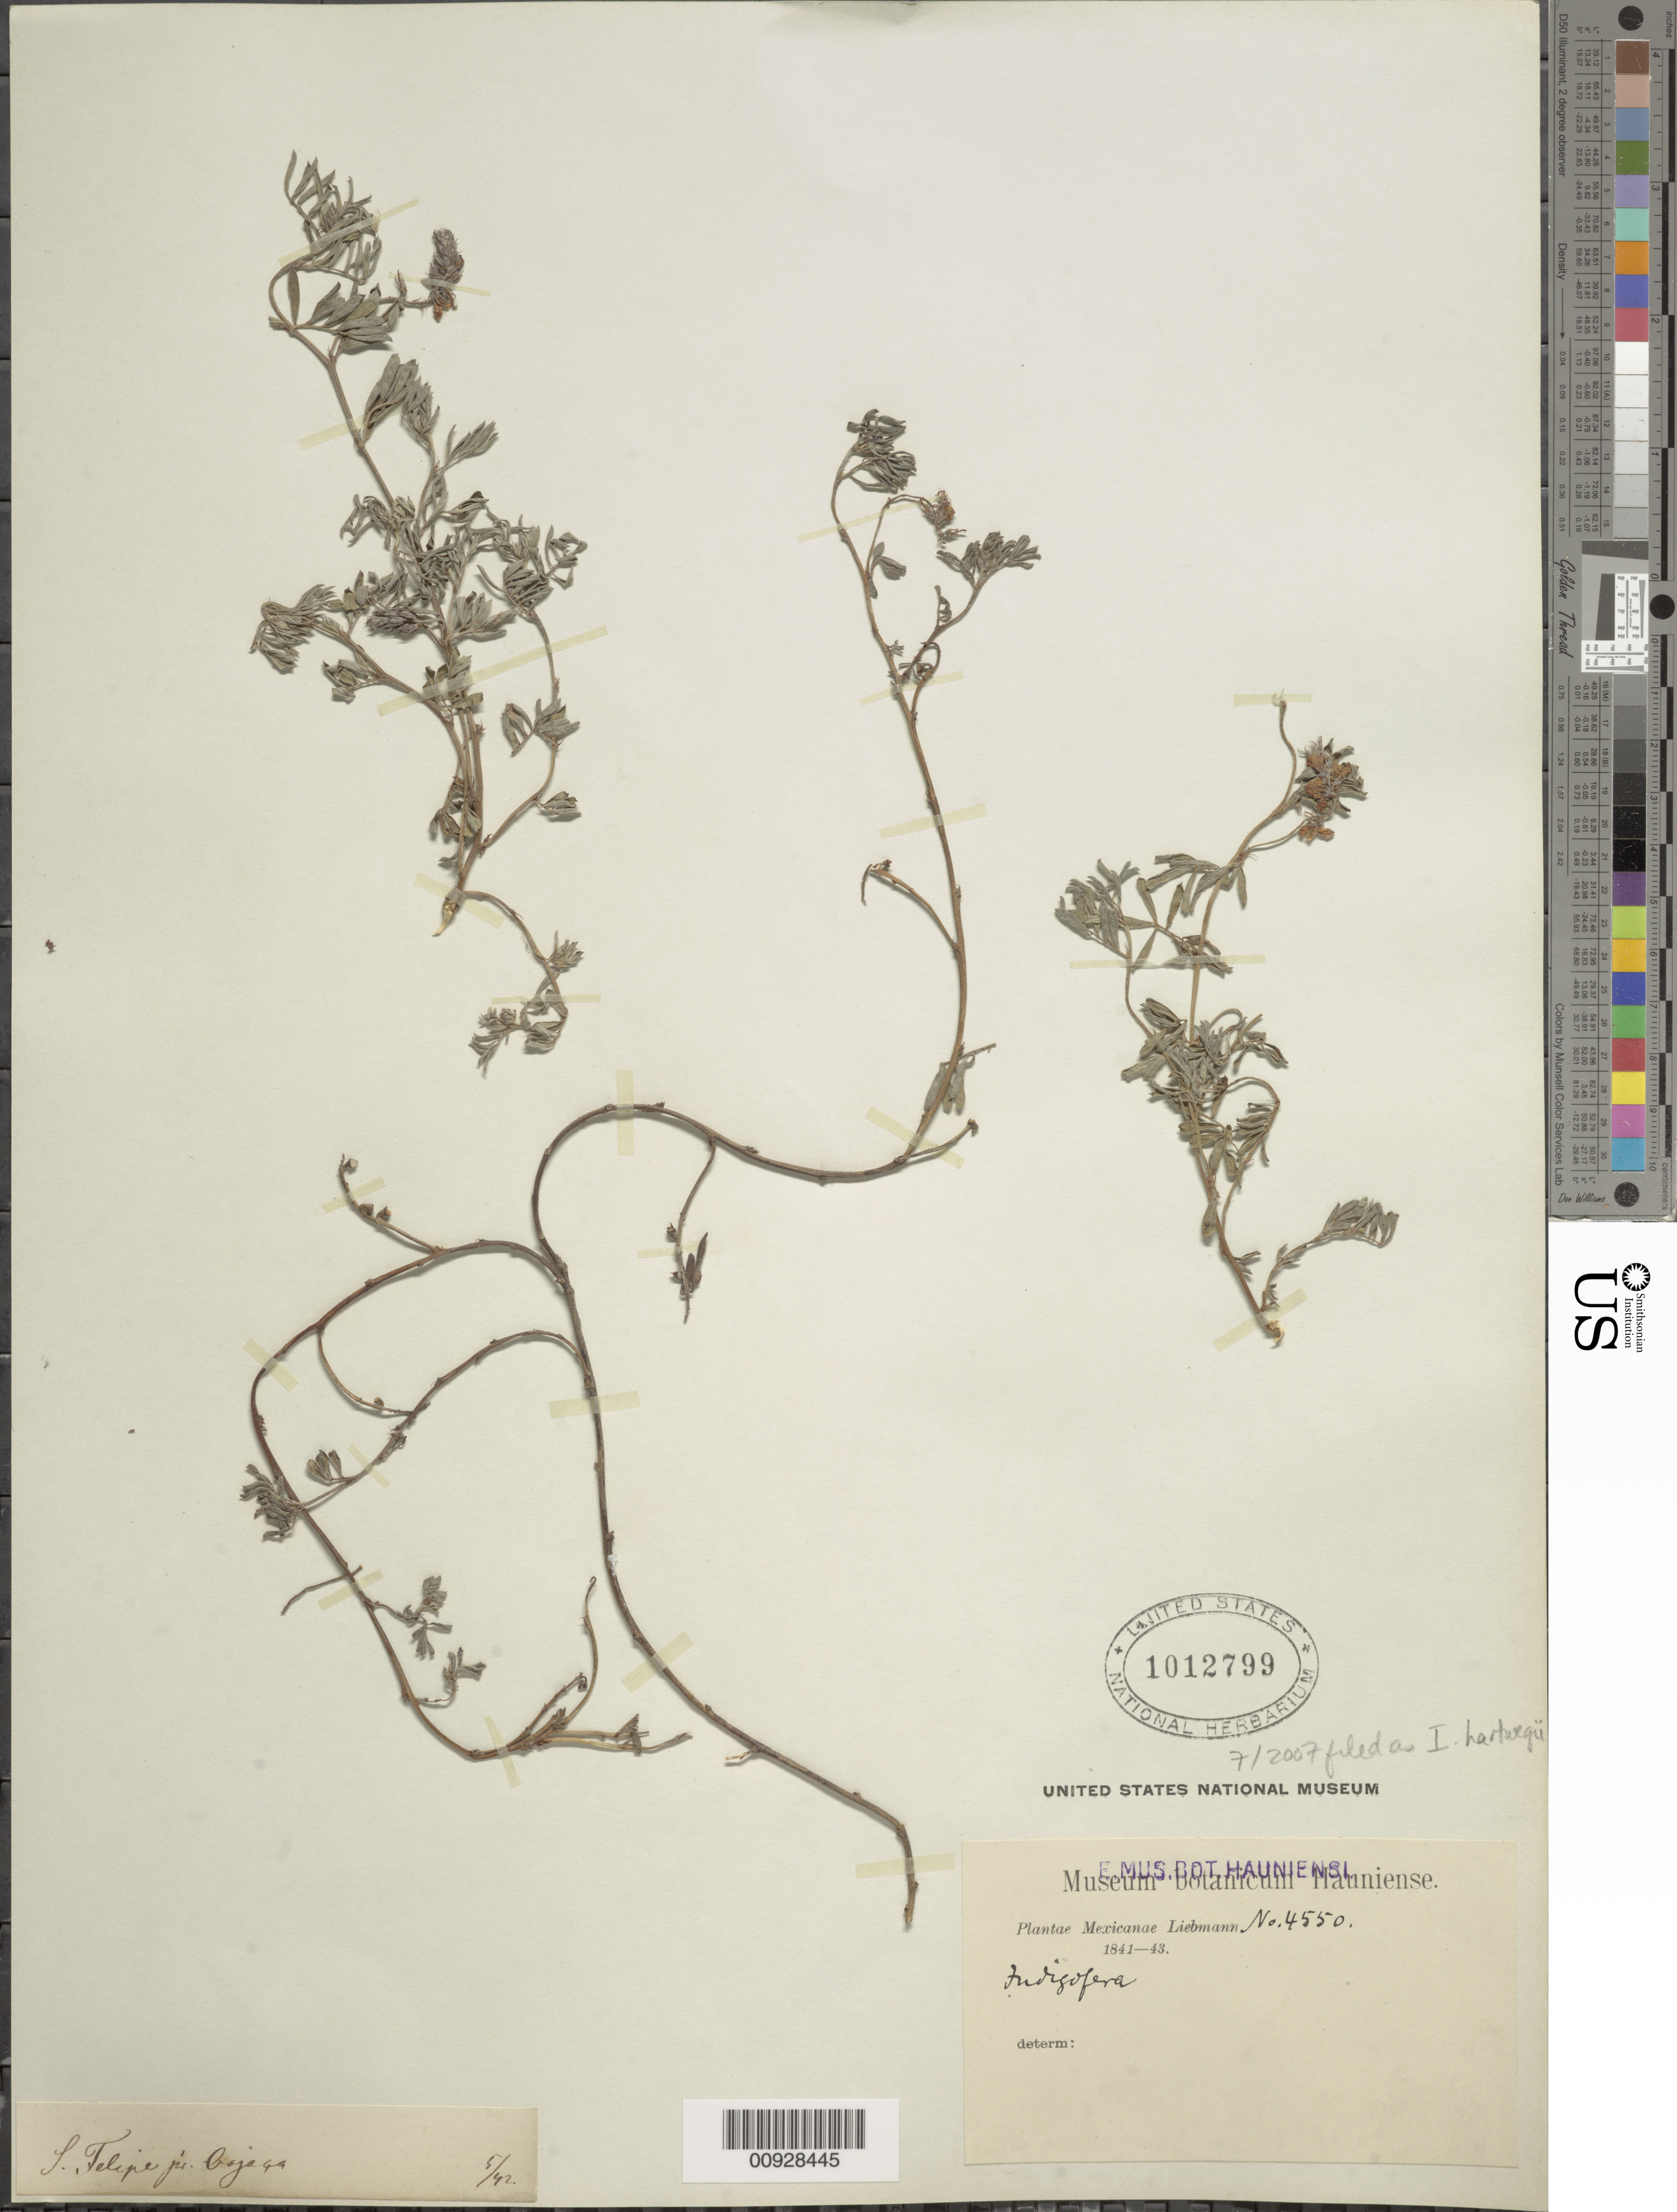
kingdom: Plantae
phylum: Tracheophyta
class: Magnoliopsida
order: Fabales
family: Fabaceae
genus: Indigofera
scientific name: Indigofera hartwegii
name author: Rydb.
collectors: F. M. Liebmann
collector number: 4550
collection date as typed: May 1842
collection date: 1842-05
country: Mexico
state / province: Oaxaca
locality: S. Felipe, pr. Oajaca [sic].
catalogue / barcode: US 1012799